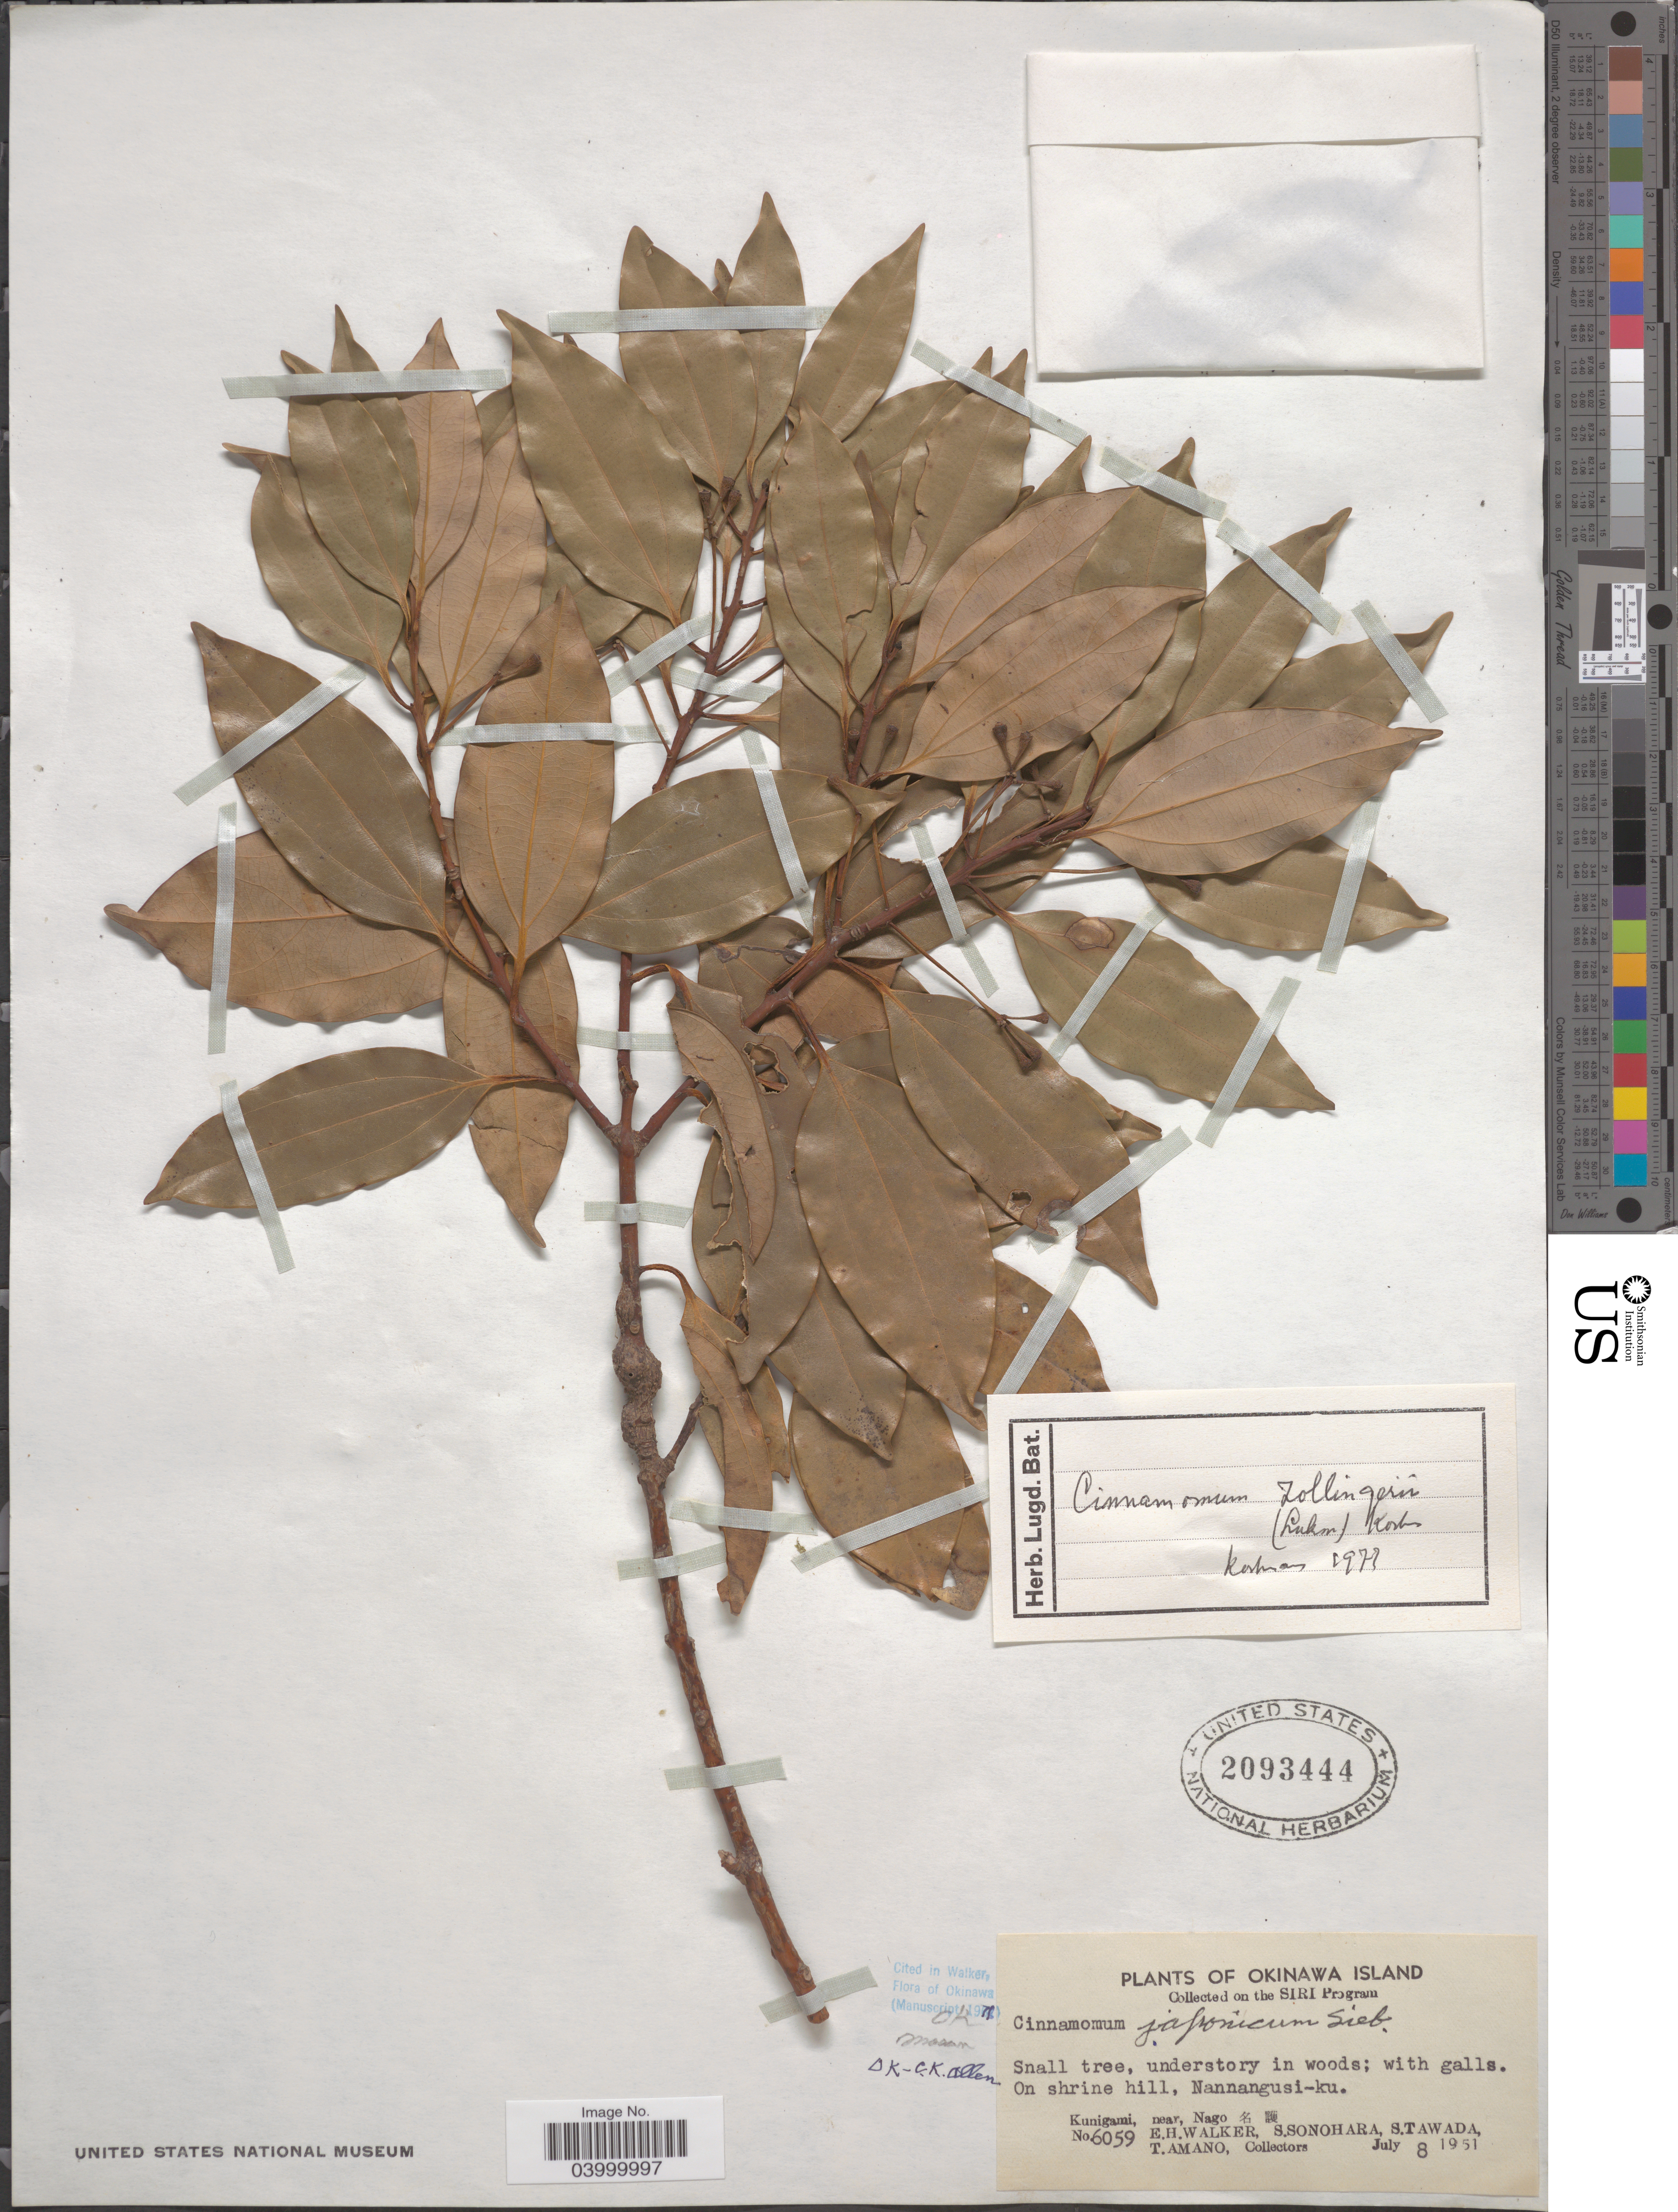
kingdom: Plantae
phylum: Tracheophyta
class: Magnoliopsida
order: Laurales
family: Lauraceae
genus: Cinnamomum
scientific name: Cinnamomum zollingeri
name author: Lukman.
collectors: E. H. Walker, S. Sonohara, S. Tawada & T. Amano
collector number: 6059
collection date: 1951-07-08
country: Japan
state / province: Okinawa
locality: Okinawa Islands. Nannangusi-ku. Kunigami, near, Nago X.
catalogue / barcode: US 2093444